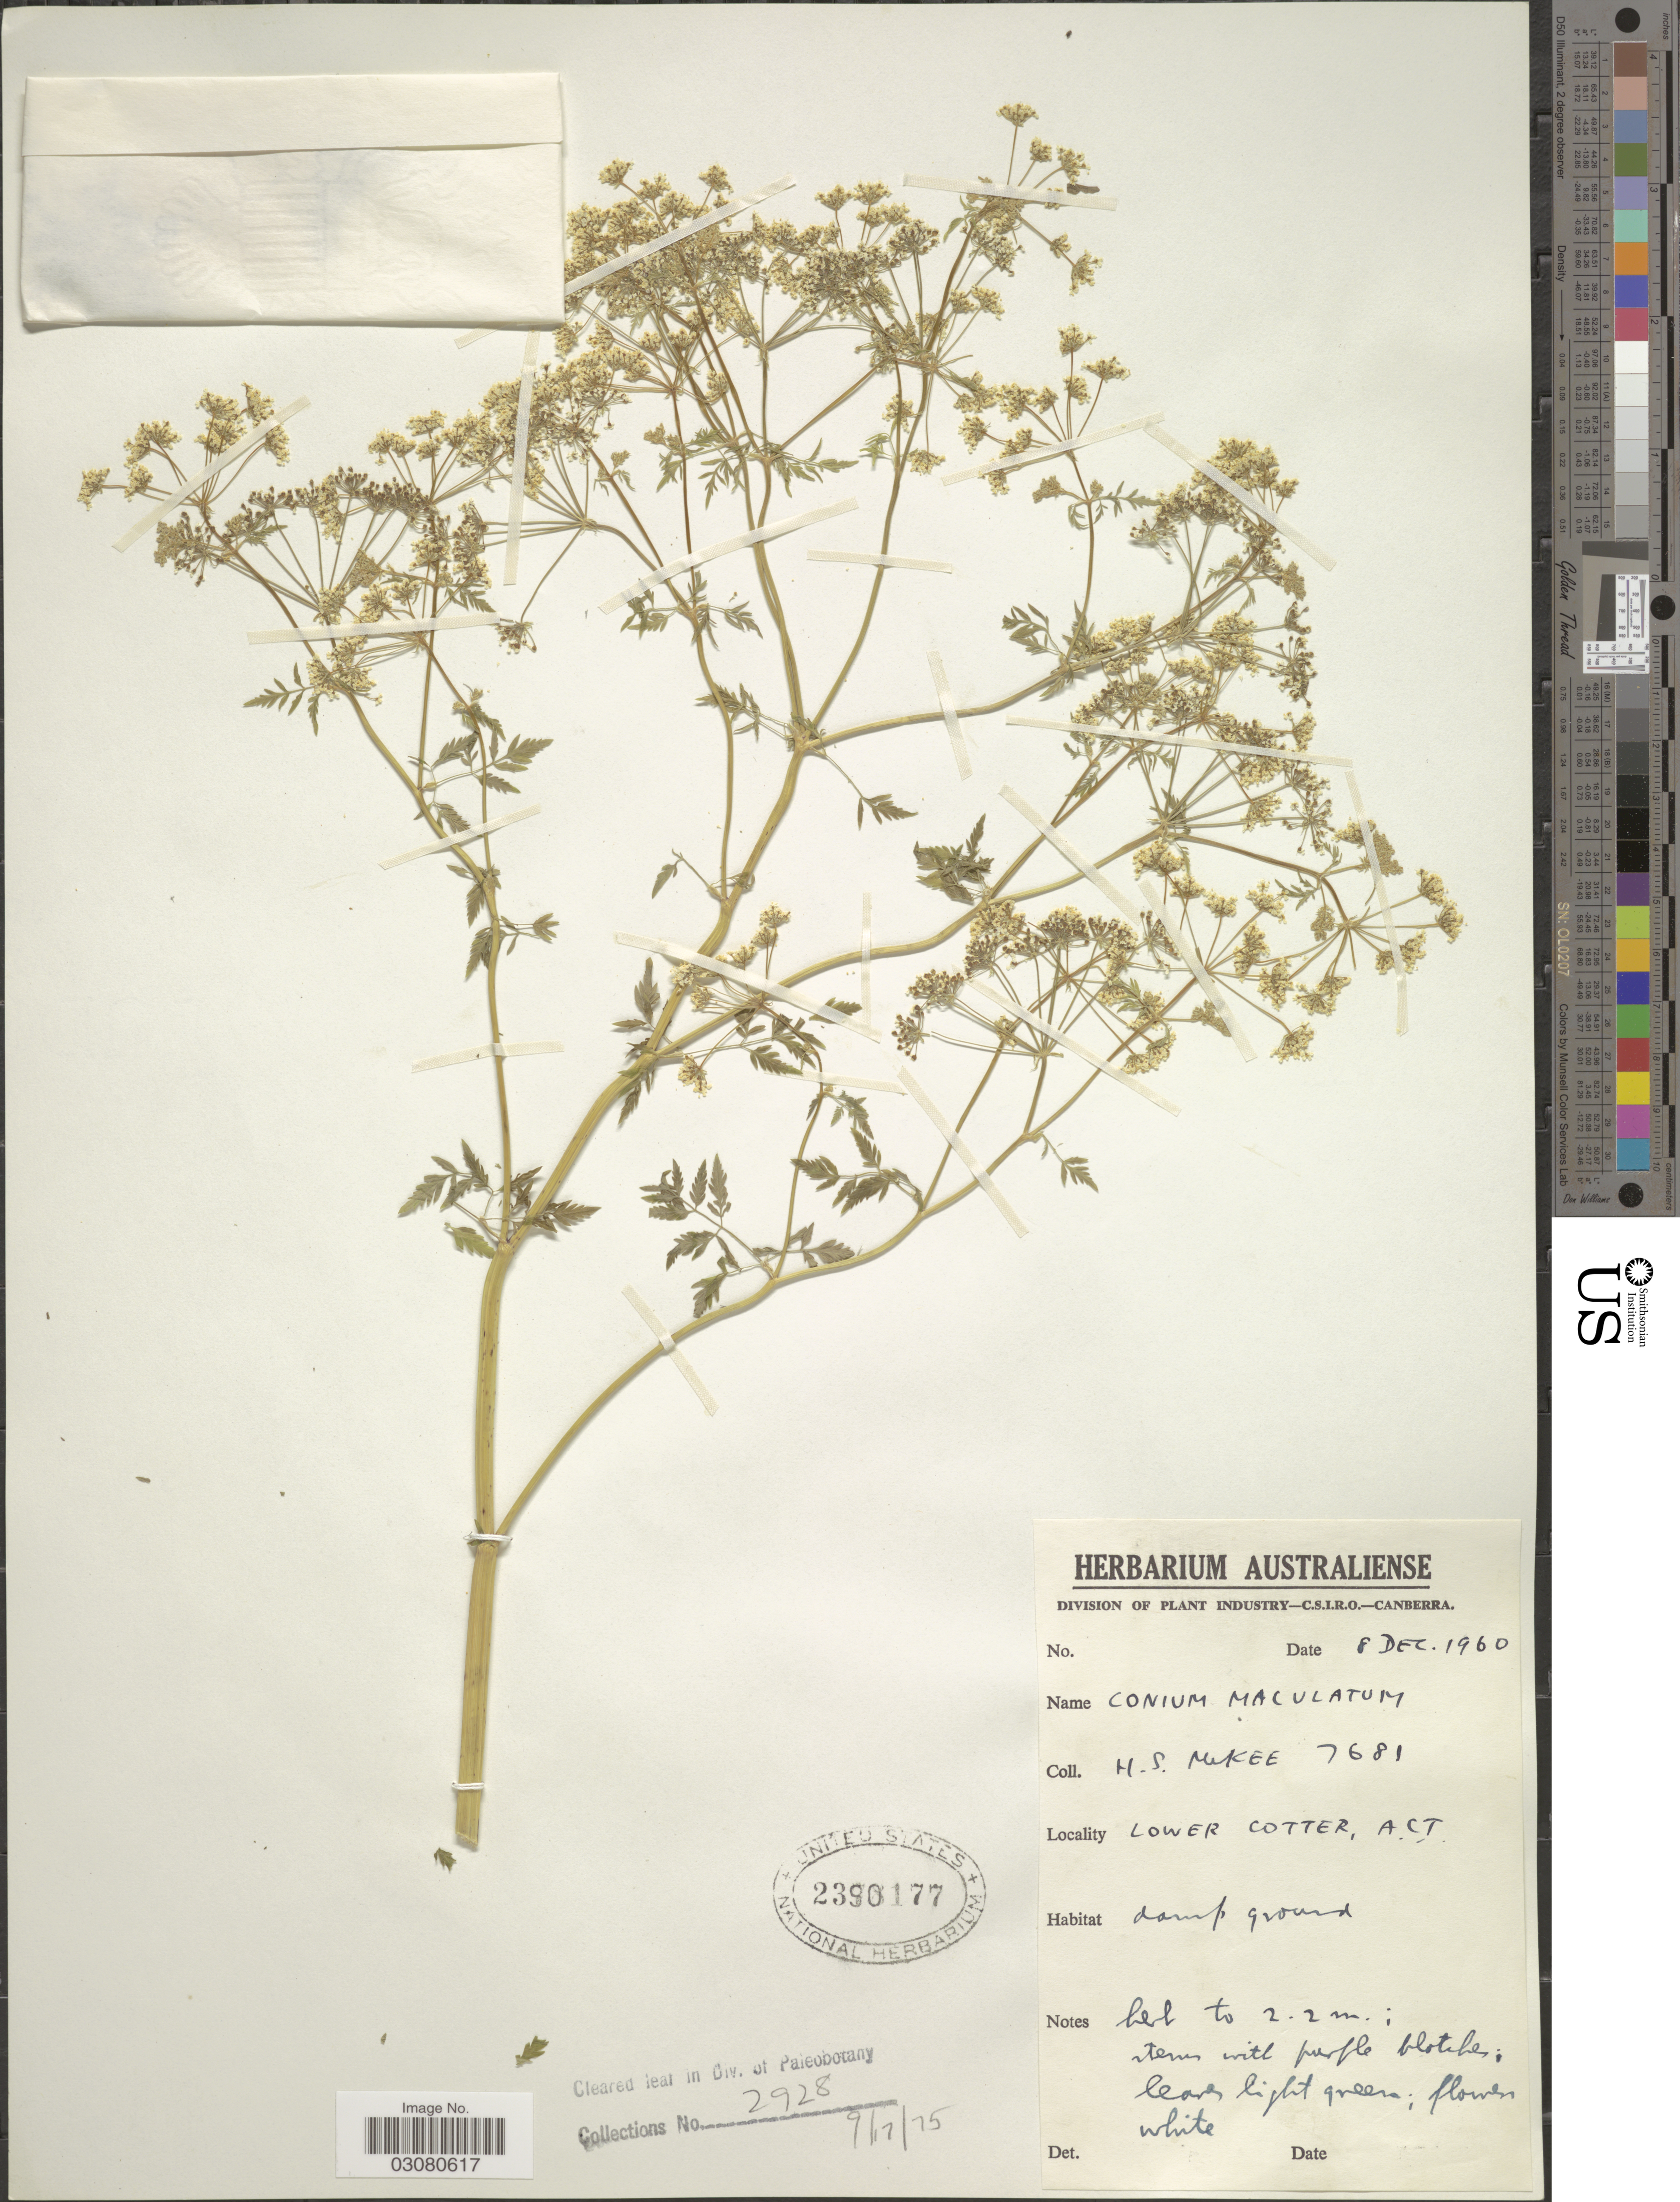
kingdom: Plantae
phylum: Tracheophyta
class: Magnoliopsida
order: Apiales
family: Apiaceae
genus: Conium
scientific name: Conium maculatum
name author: L.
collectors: H. S. McKee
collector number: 7691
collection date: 1960-12-08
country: Australia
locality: Lower Cotter, A.C.T.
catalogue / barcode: US 2390177